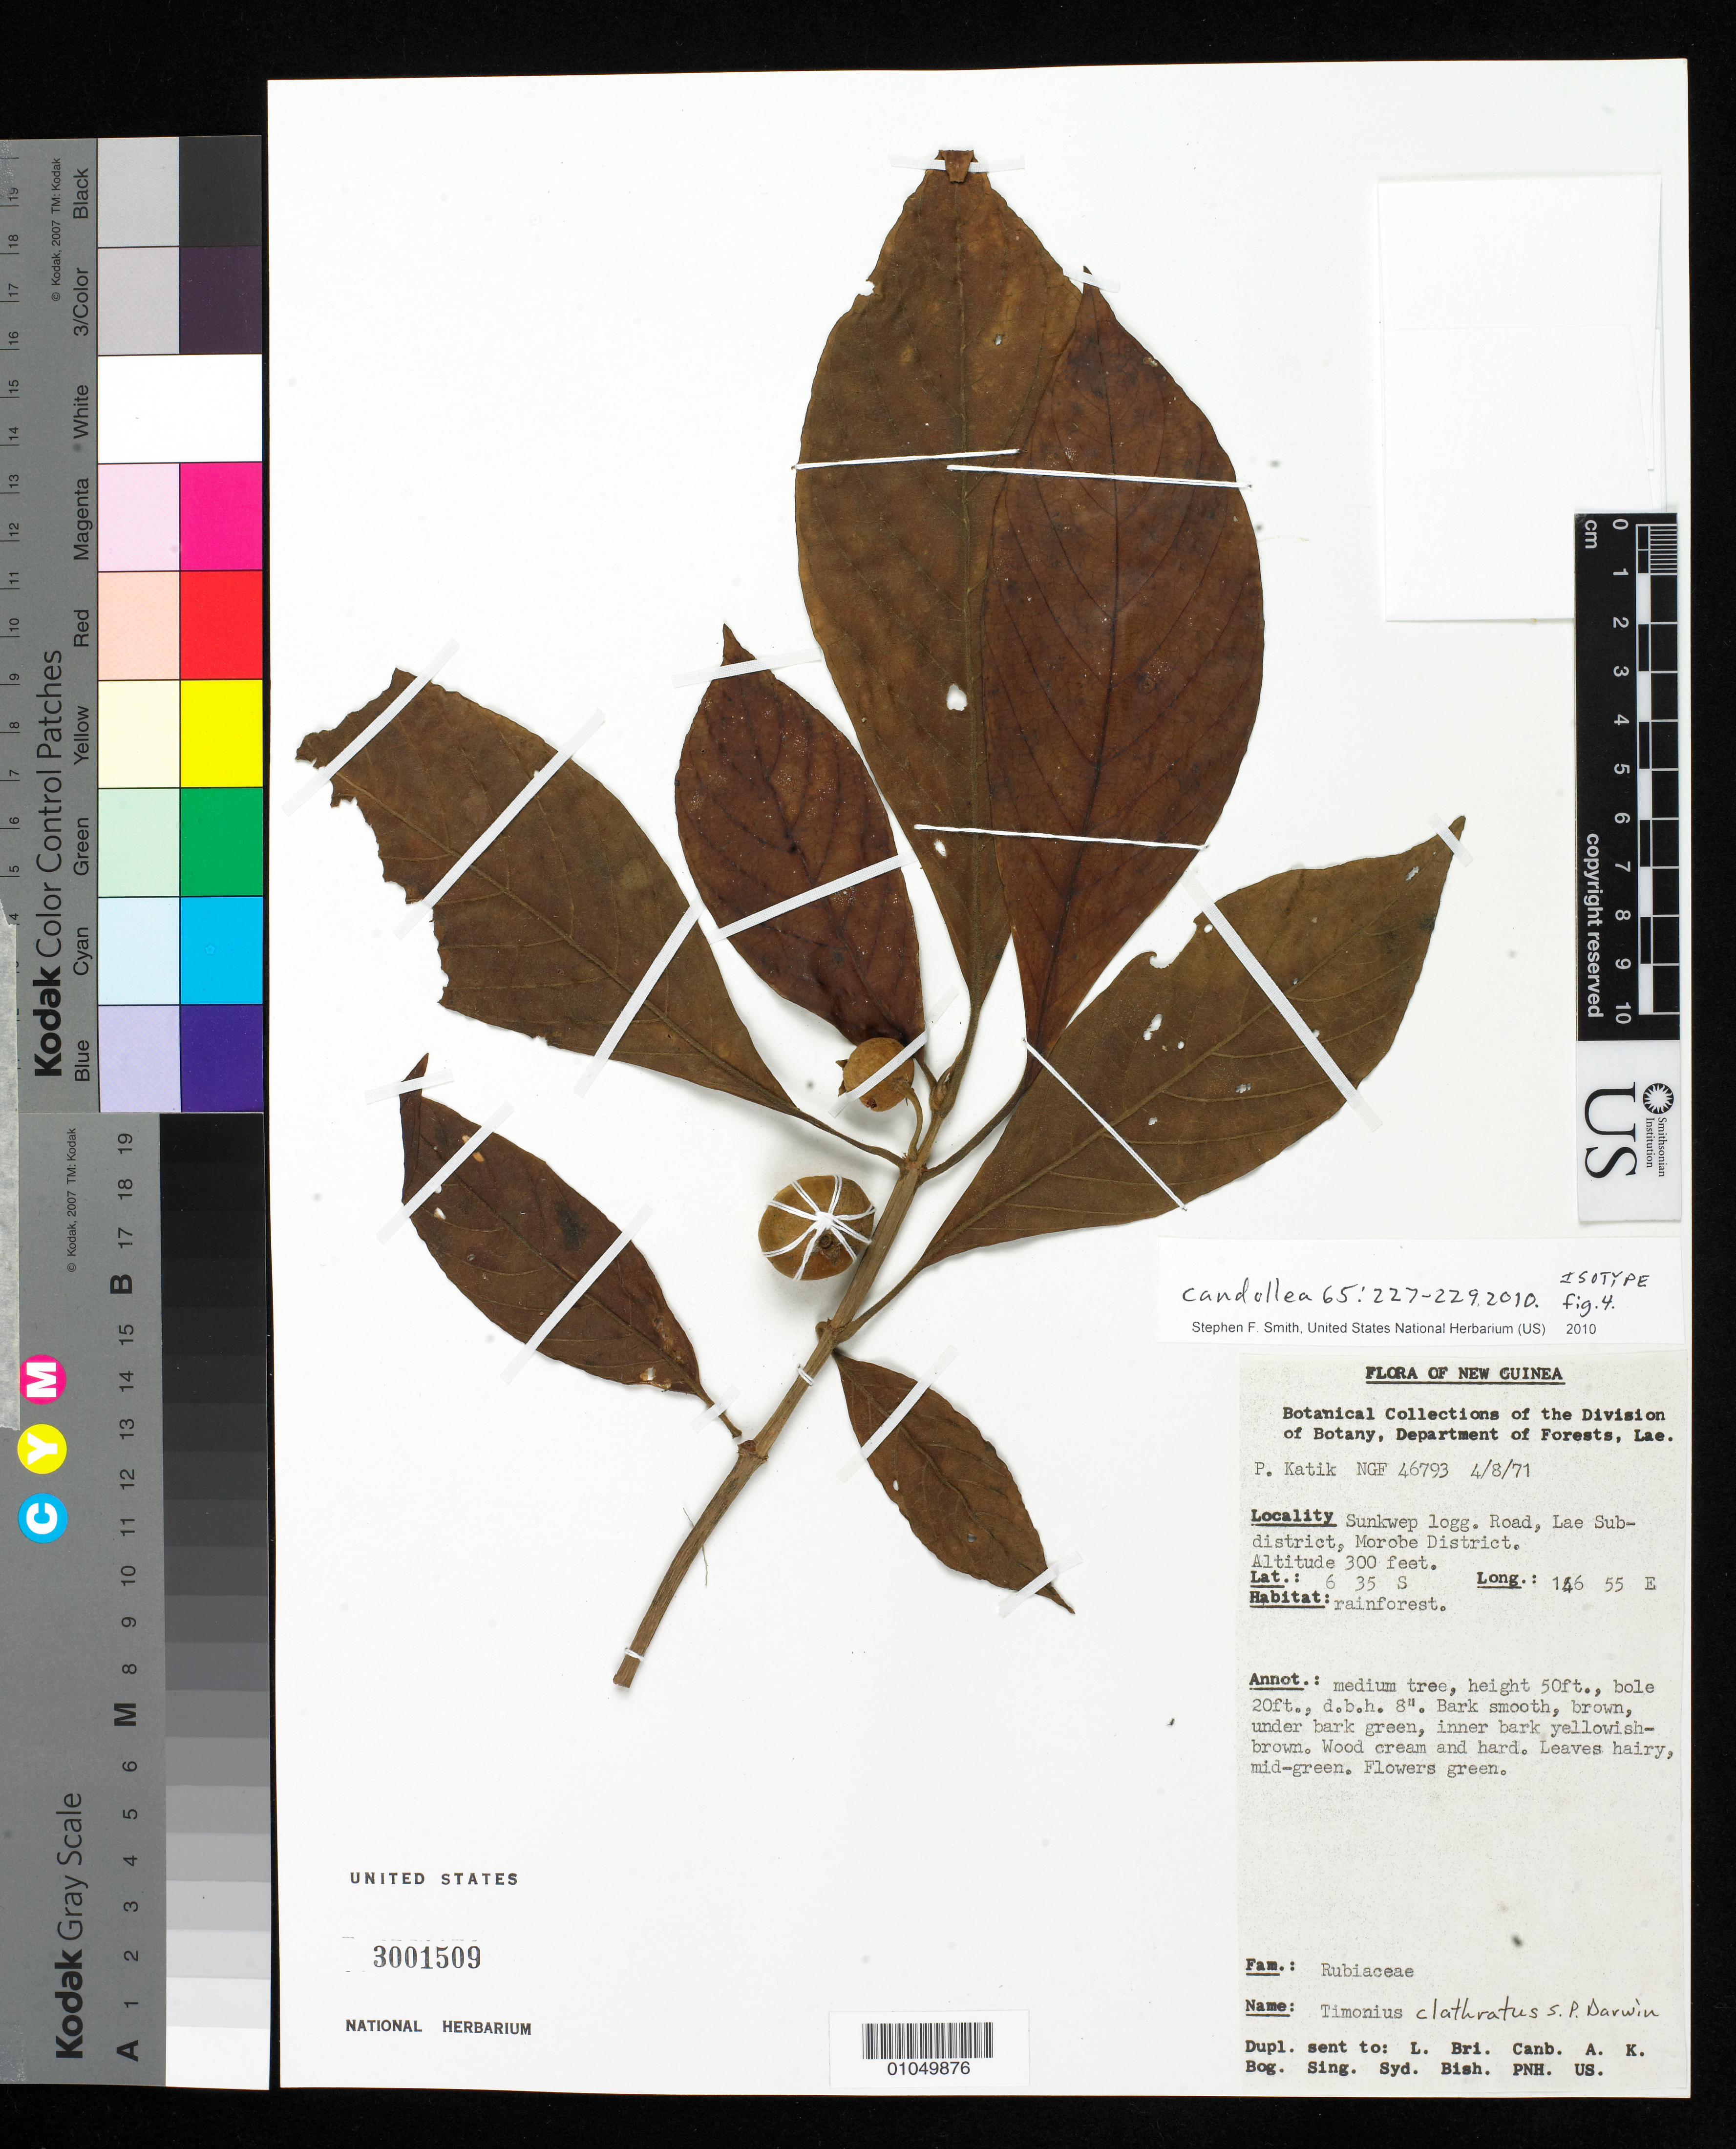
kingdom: Plantae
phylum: Tracheophyta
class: Magnoliopsida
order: Gentianales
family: Rubiaceae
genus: Timonius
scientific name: Timonius clathratus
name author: S.P. Darwin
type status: Isotype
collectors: P. Katik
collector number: NGF 46793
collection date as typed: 04 Aug 1971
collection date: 1971-08-04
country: Papua New Guinea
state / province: Morobe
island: New Guinea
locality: Sunkwep logg. Road, Lae Subdistrict, Morobe District.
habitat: Rainforest.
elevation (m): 91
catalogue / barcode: US 3001509